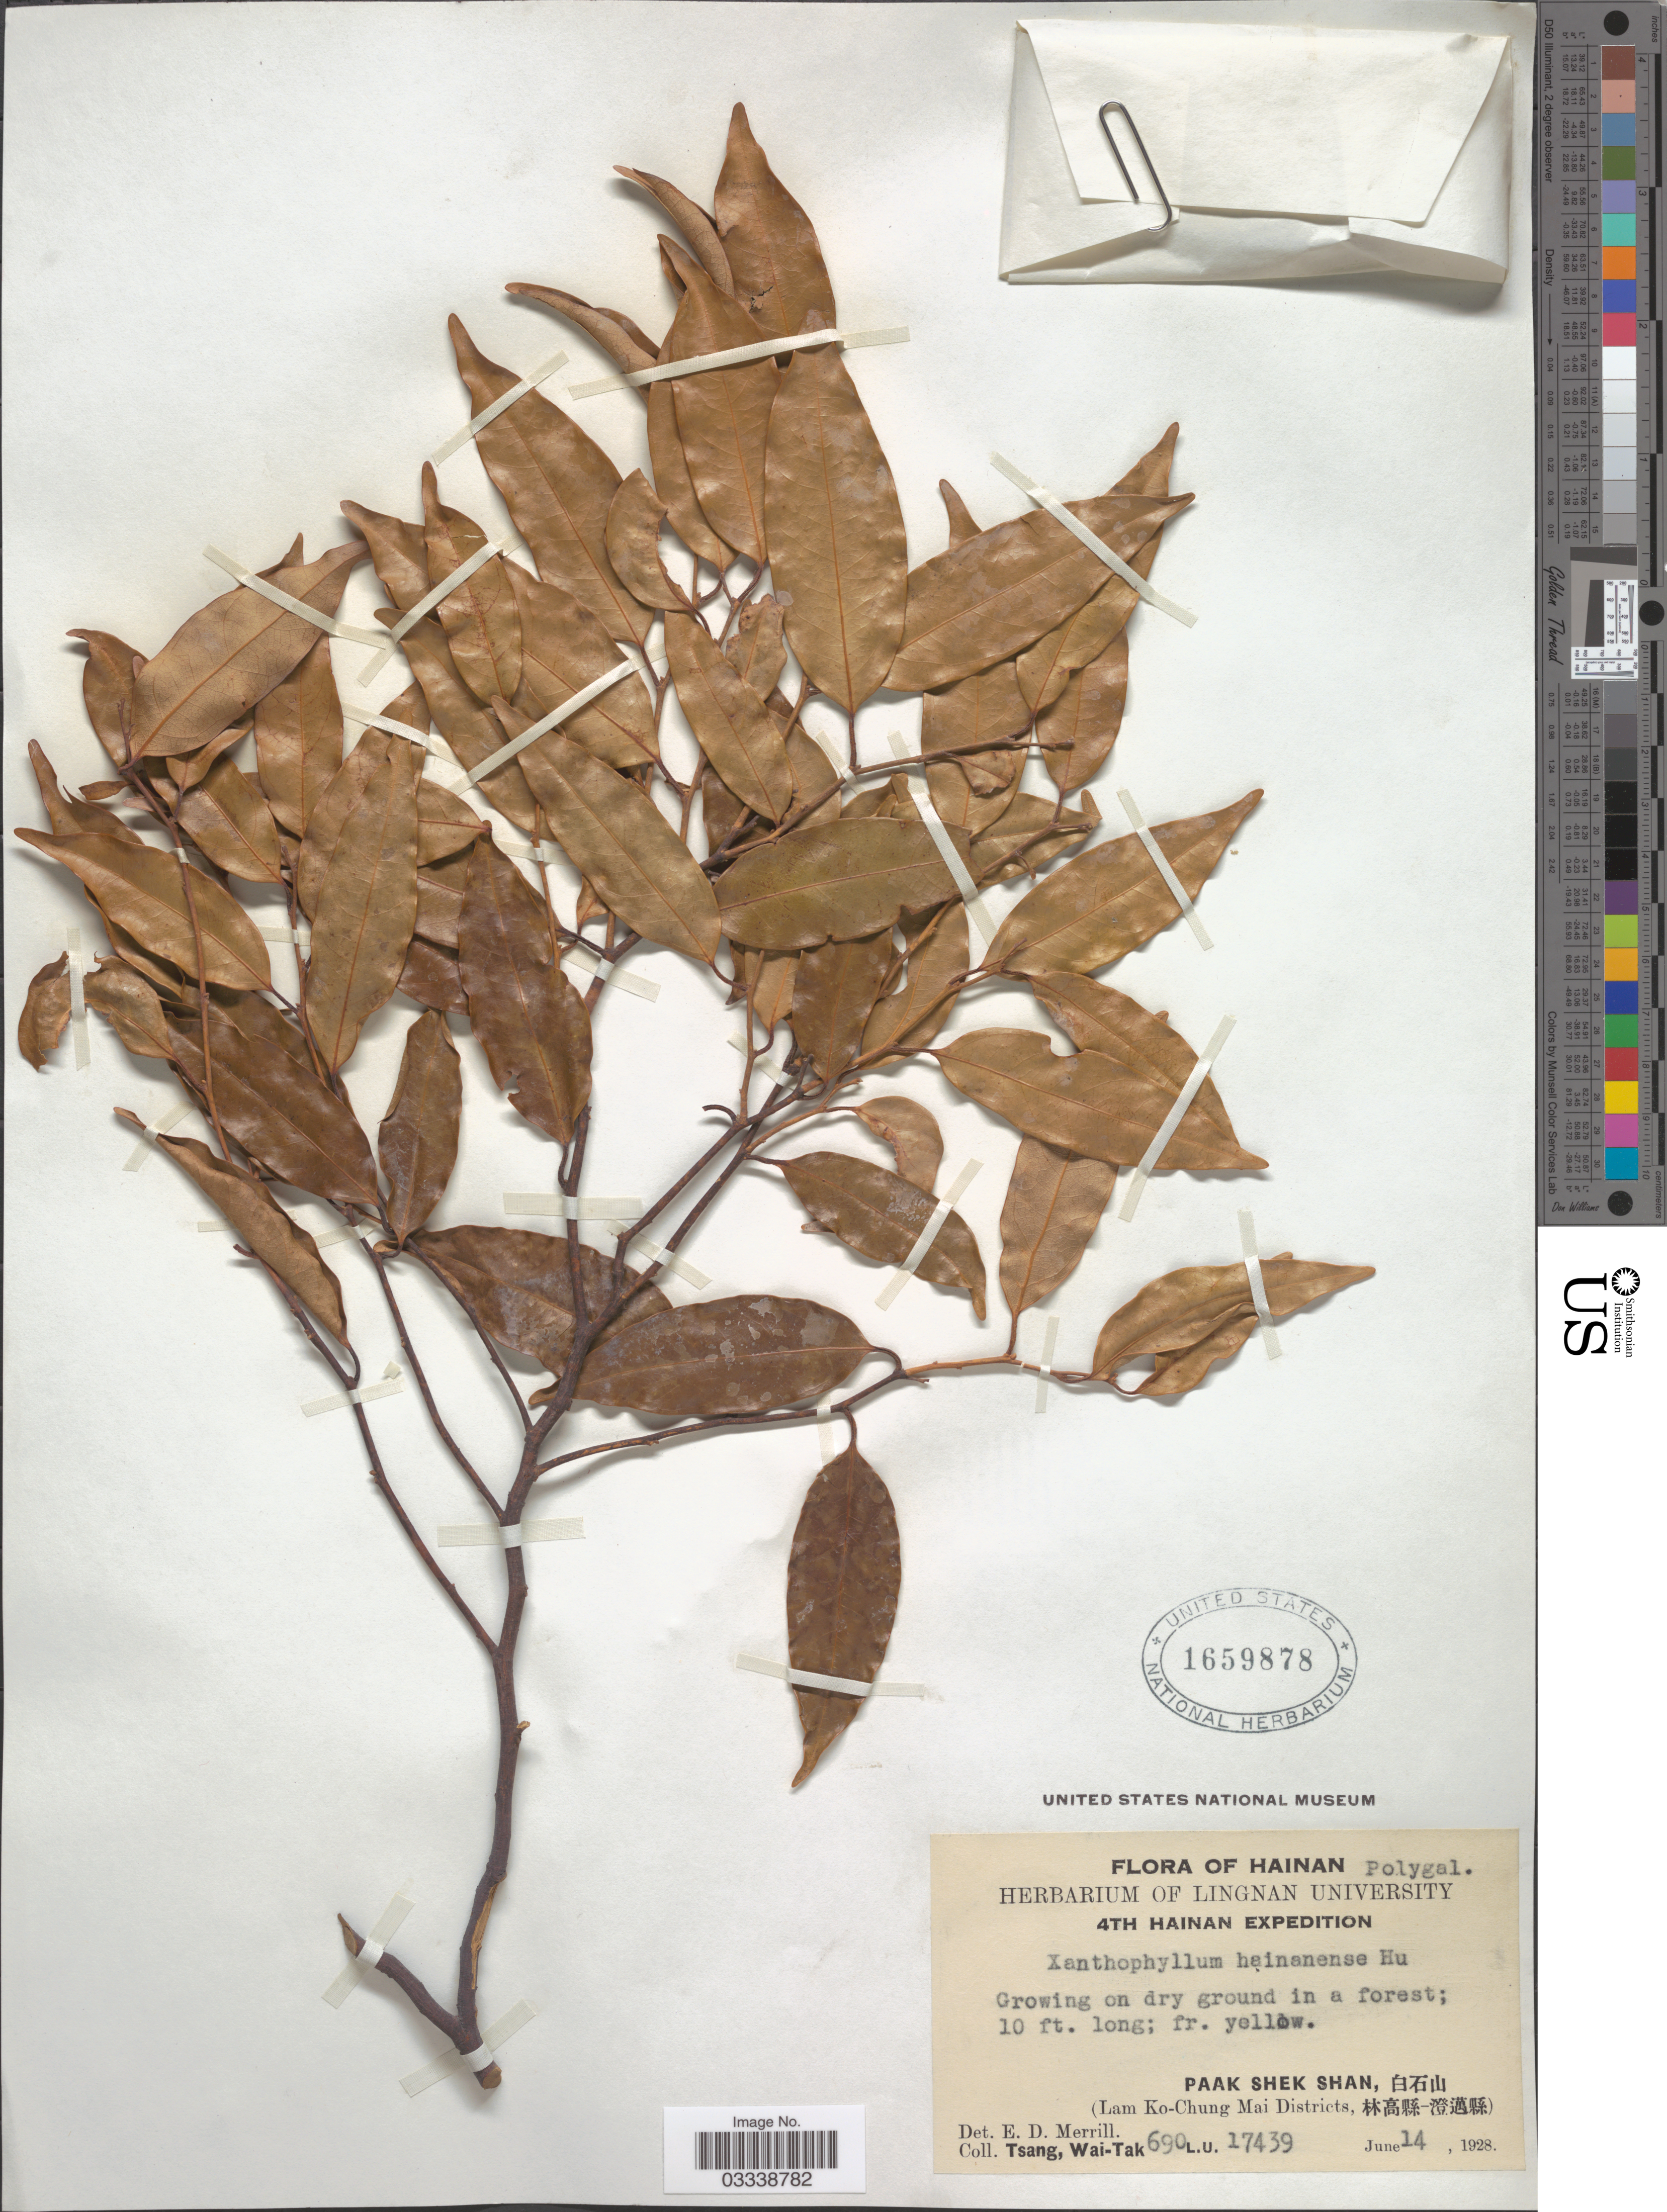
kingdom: Plantae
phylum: Tracheophyta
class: Magnoliopsida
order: Fabales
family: Polygalaceae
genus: Xanthophyllum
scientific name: Xanthophyllum hainanense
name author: Hu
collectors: W. T. Tsang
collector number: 690L.U.17439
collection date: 1928-06-14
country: China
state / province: Hainan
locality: Paak Shek Shan, X. (Lam Ko-Chung Mai Districts, X).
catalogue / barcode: US 1659878